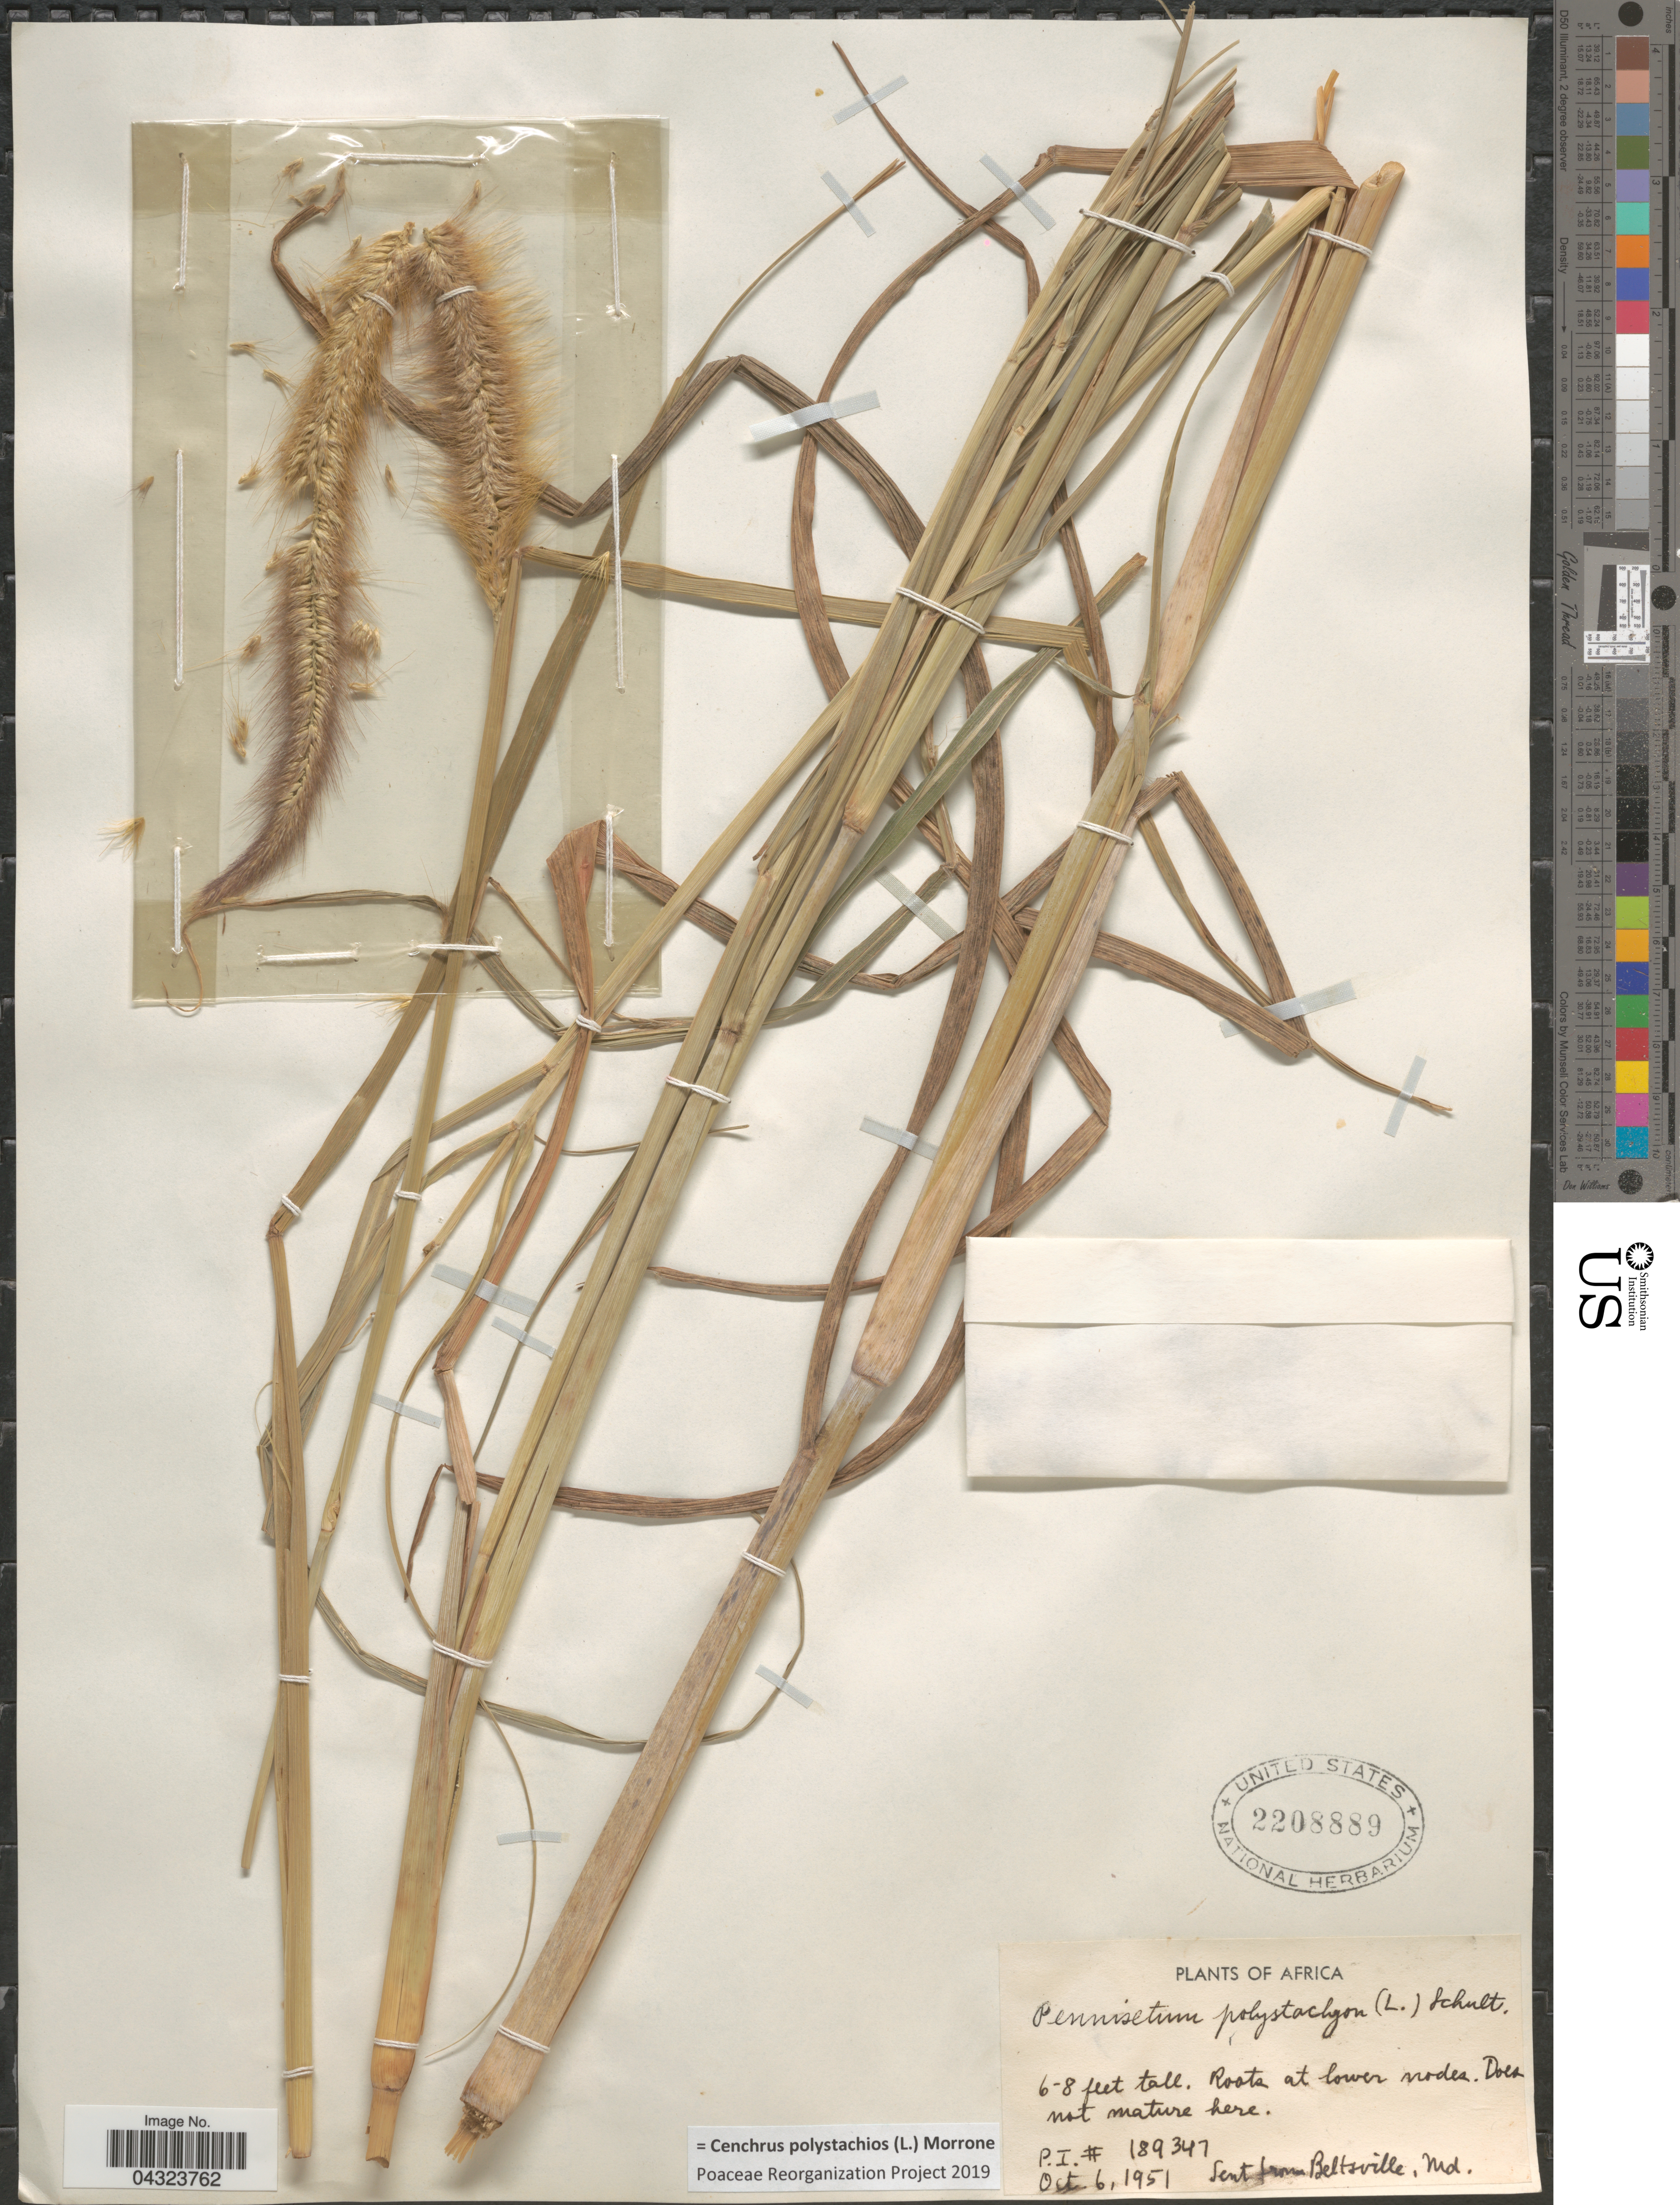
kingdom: Plantae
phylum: Tracheophyta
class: Liliopsida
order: Poales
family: Poaceae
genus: Cenchrus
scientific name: Cenchrus polystachios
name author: (L.) Morrone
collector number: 189347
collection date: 1954-10-06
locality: Africa.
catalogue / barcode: US 2208889